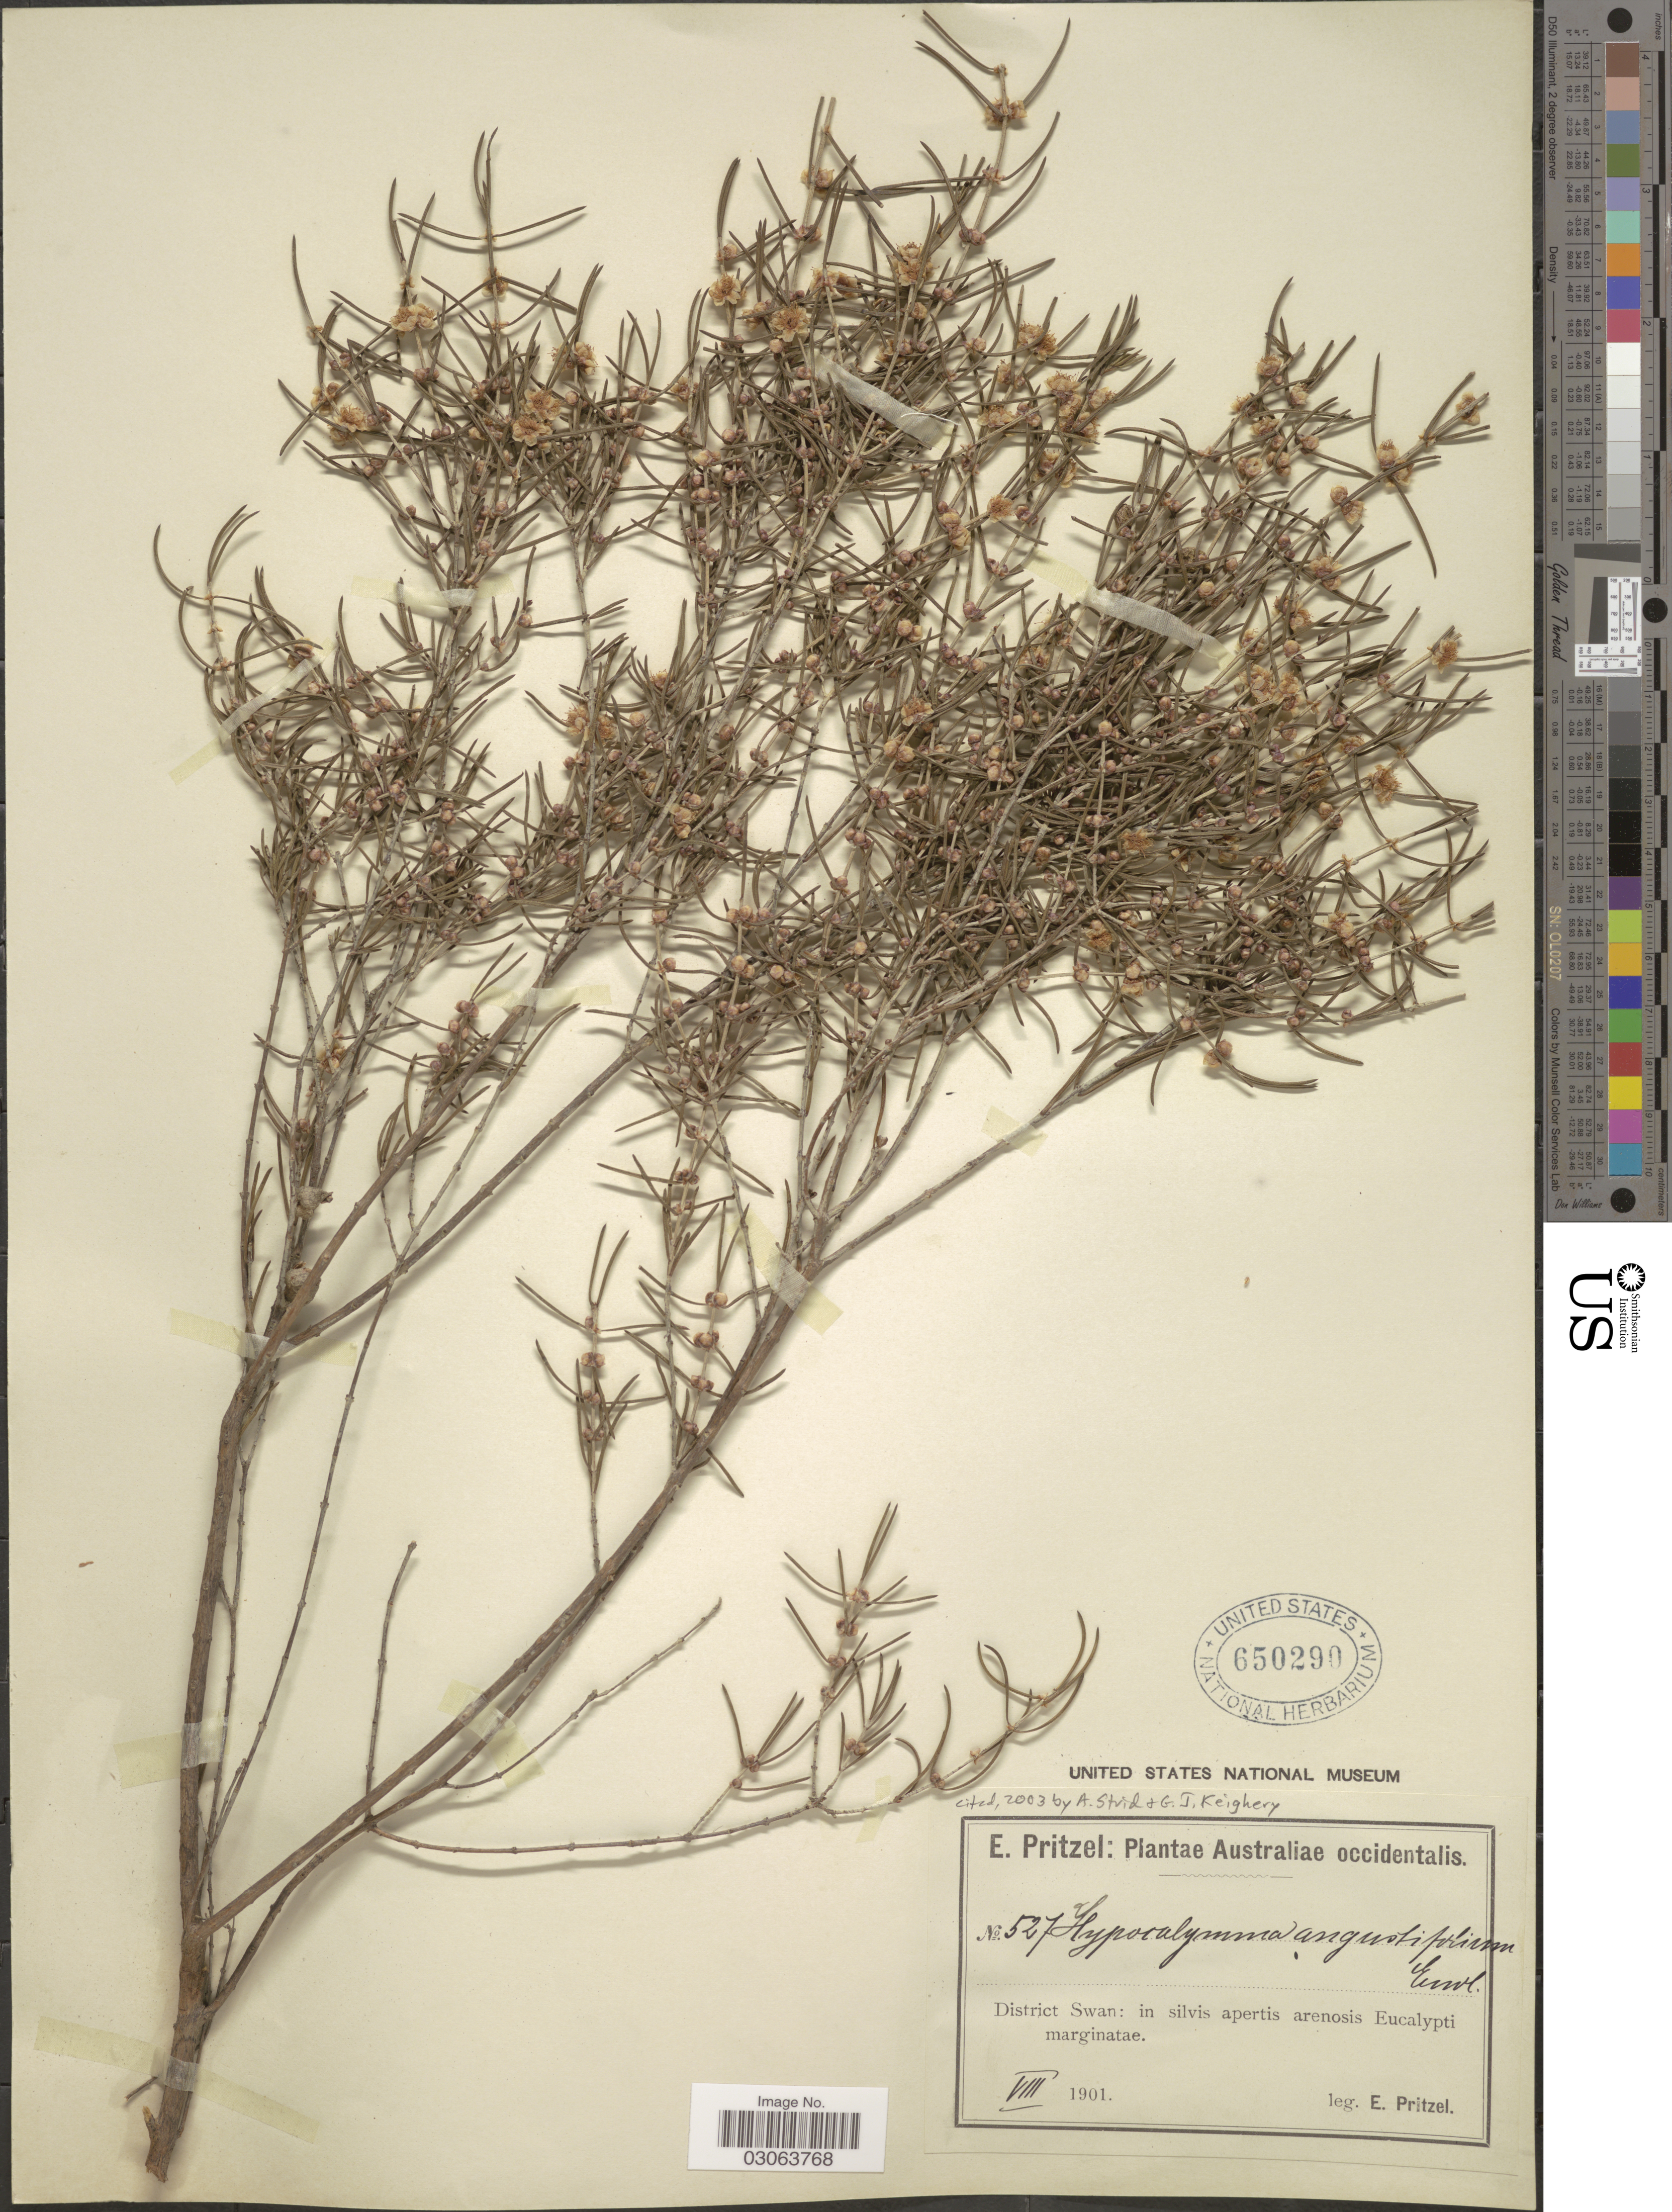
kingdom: Plantae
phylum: Tracheophyta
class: Magnoliopsida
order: Myrtales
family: Myrtaceae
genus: Hypocalymma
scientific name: Hypocalymma angustifolium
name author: (Endl.) Schauer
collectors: E. G. Pritzel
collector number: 527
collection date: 1901-08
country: Australia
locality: Australiae occidentalis. District Swan.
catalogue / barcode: US 650290